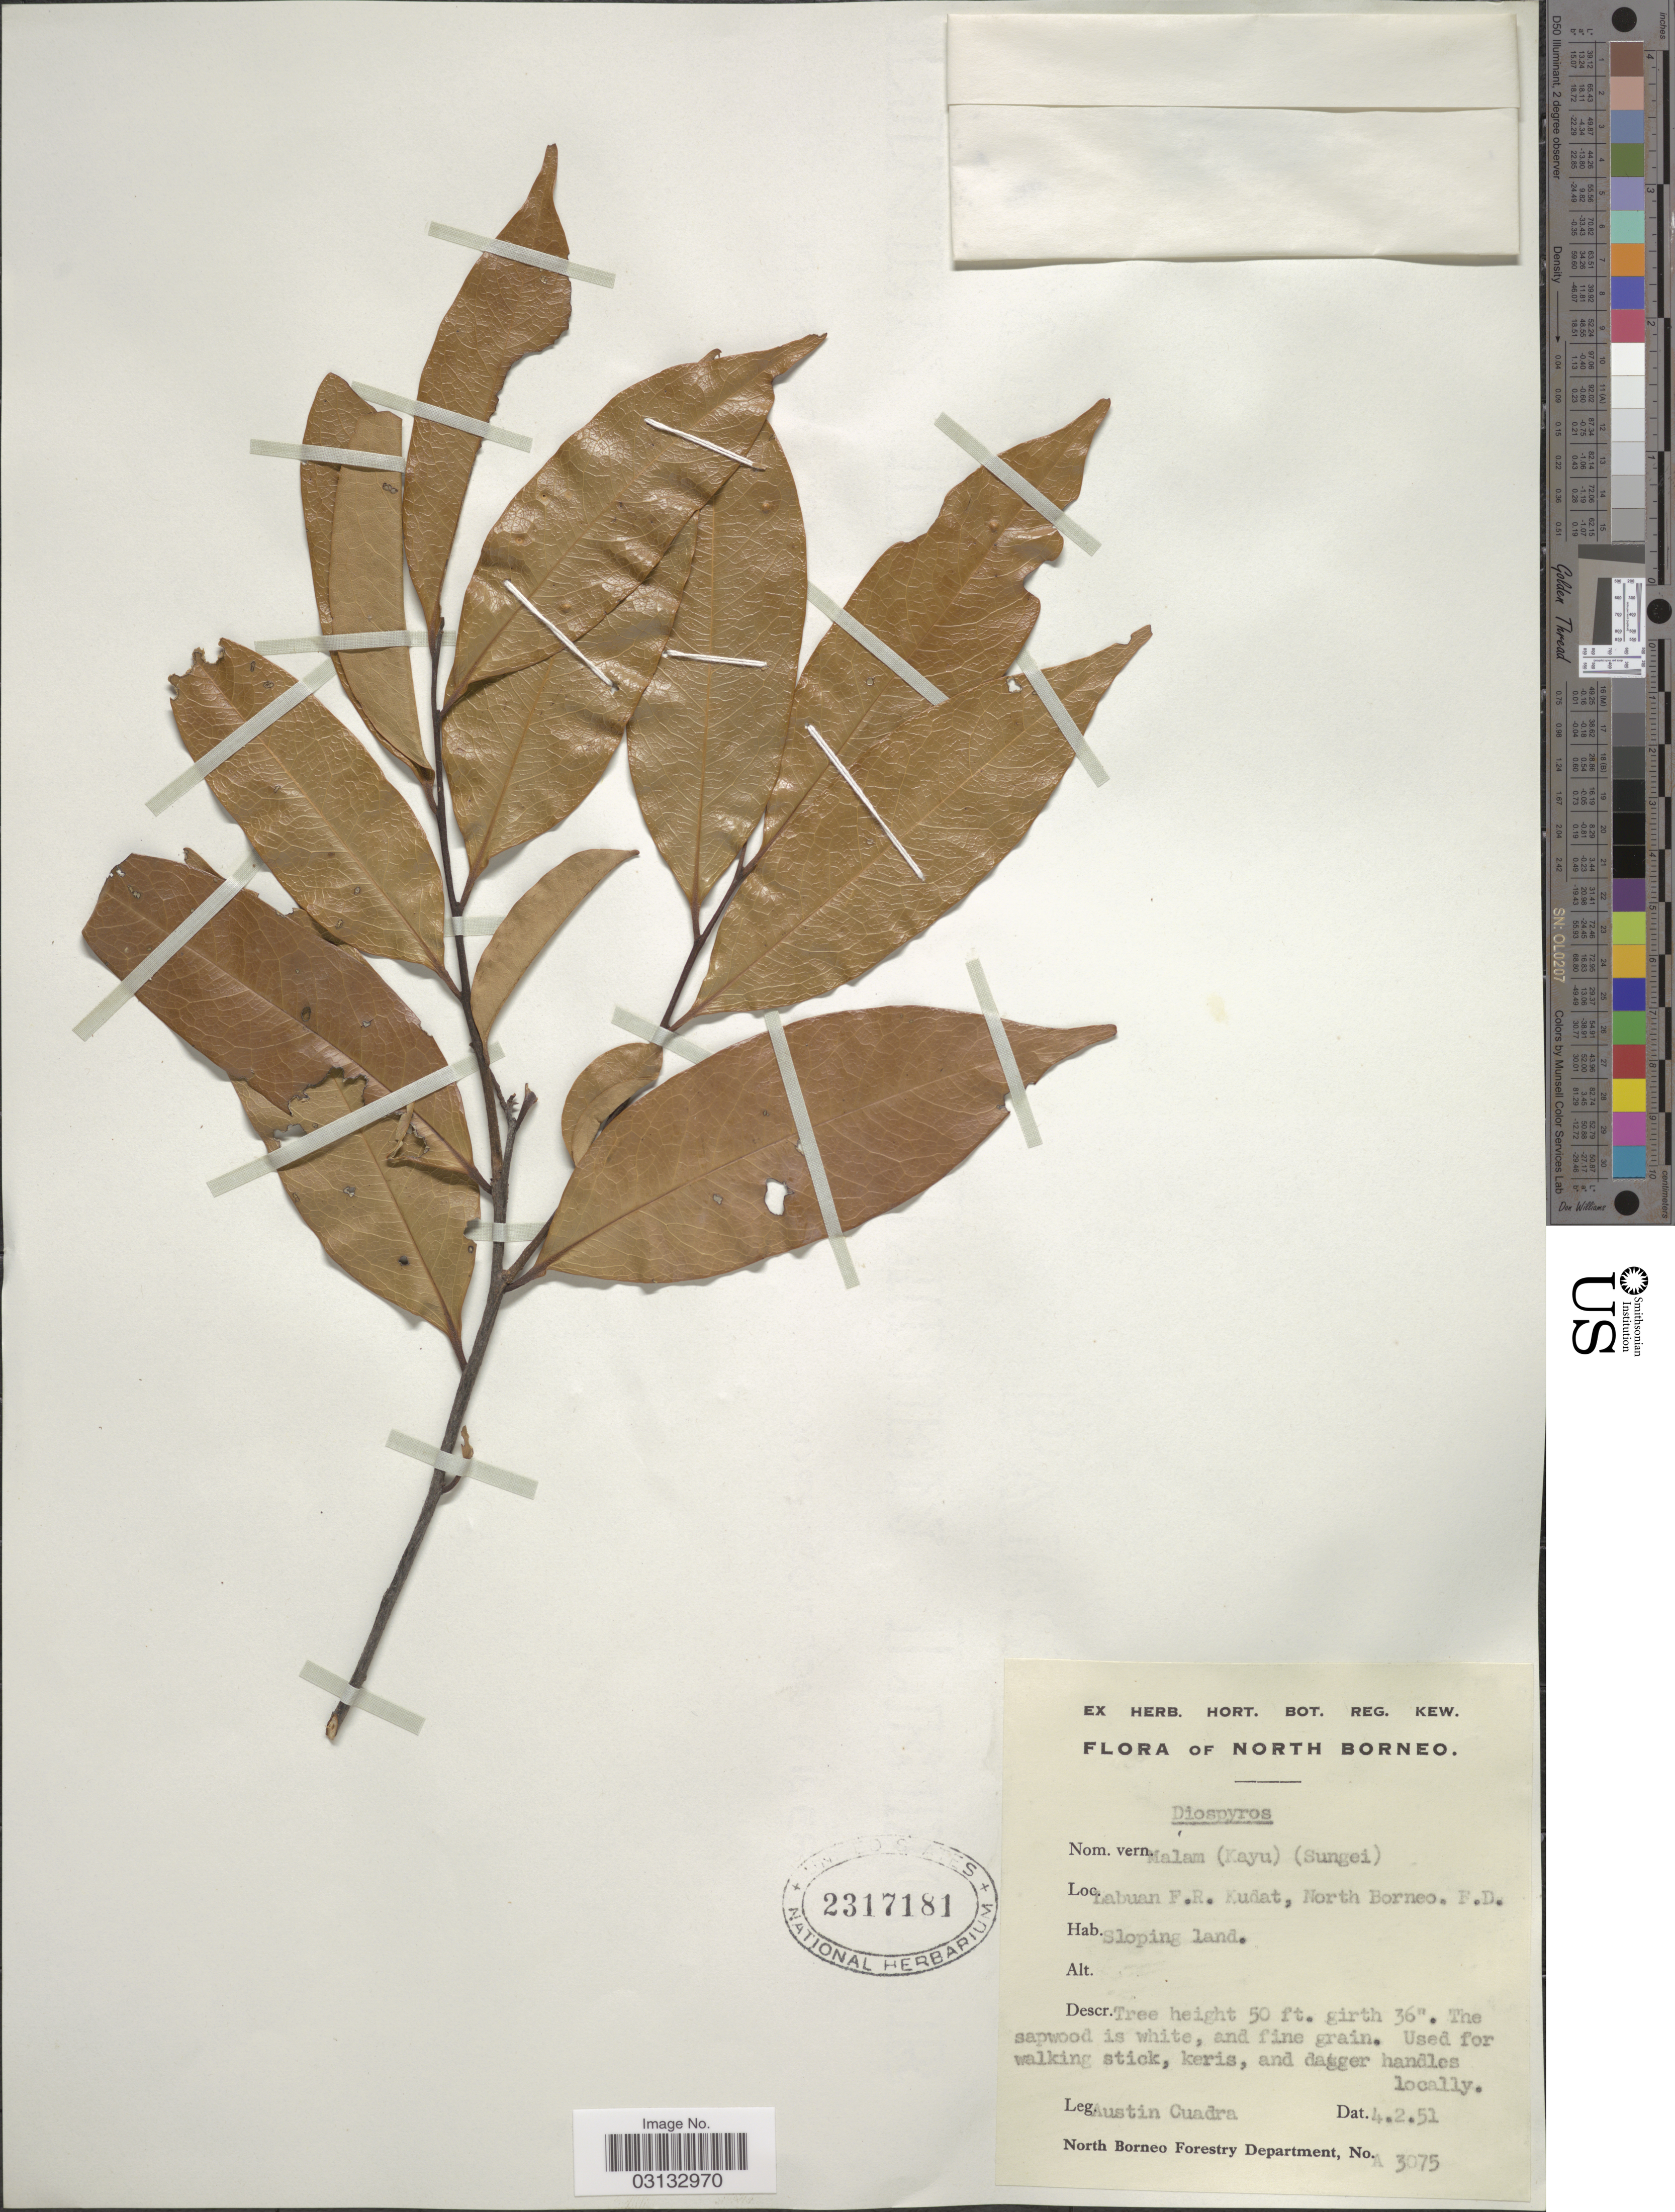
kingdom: Plantae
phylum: Tracheophyta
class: Magnoliopsida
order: Ericales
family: Ebenaceae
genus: Diospyros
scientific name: Diospyros sp.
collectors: A. Cuadra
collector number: A3705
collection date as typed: Transcribed d/m/y: 4/2/51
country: Malaysia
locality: North Borneo, Labuan F.R. Kudat, North Borneo. F.D.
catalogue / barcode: US 2317181